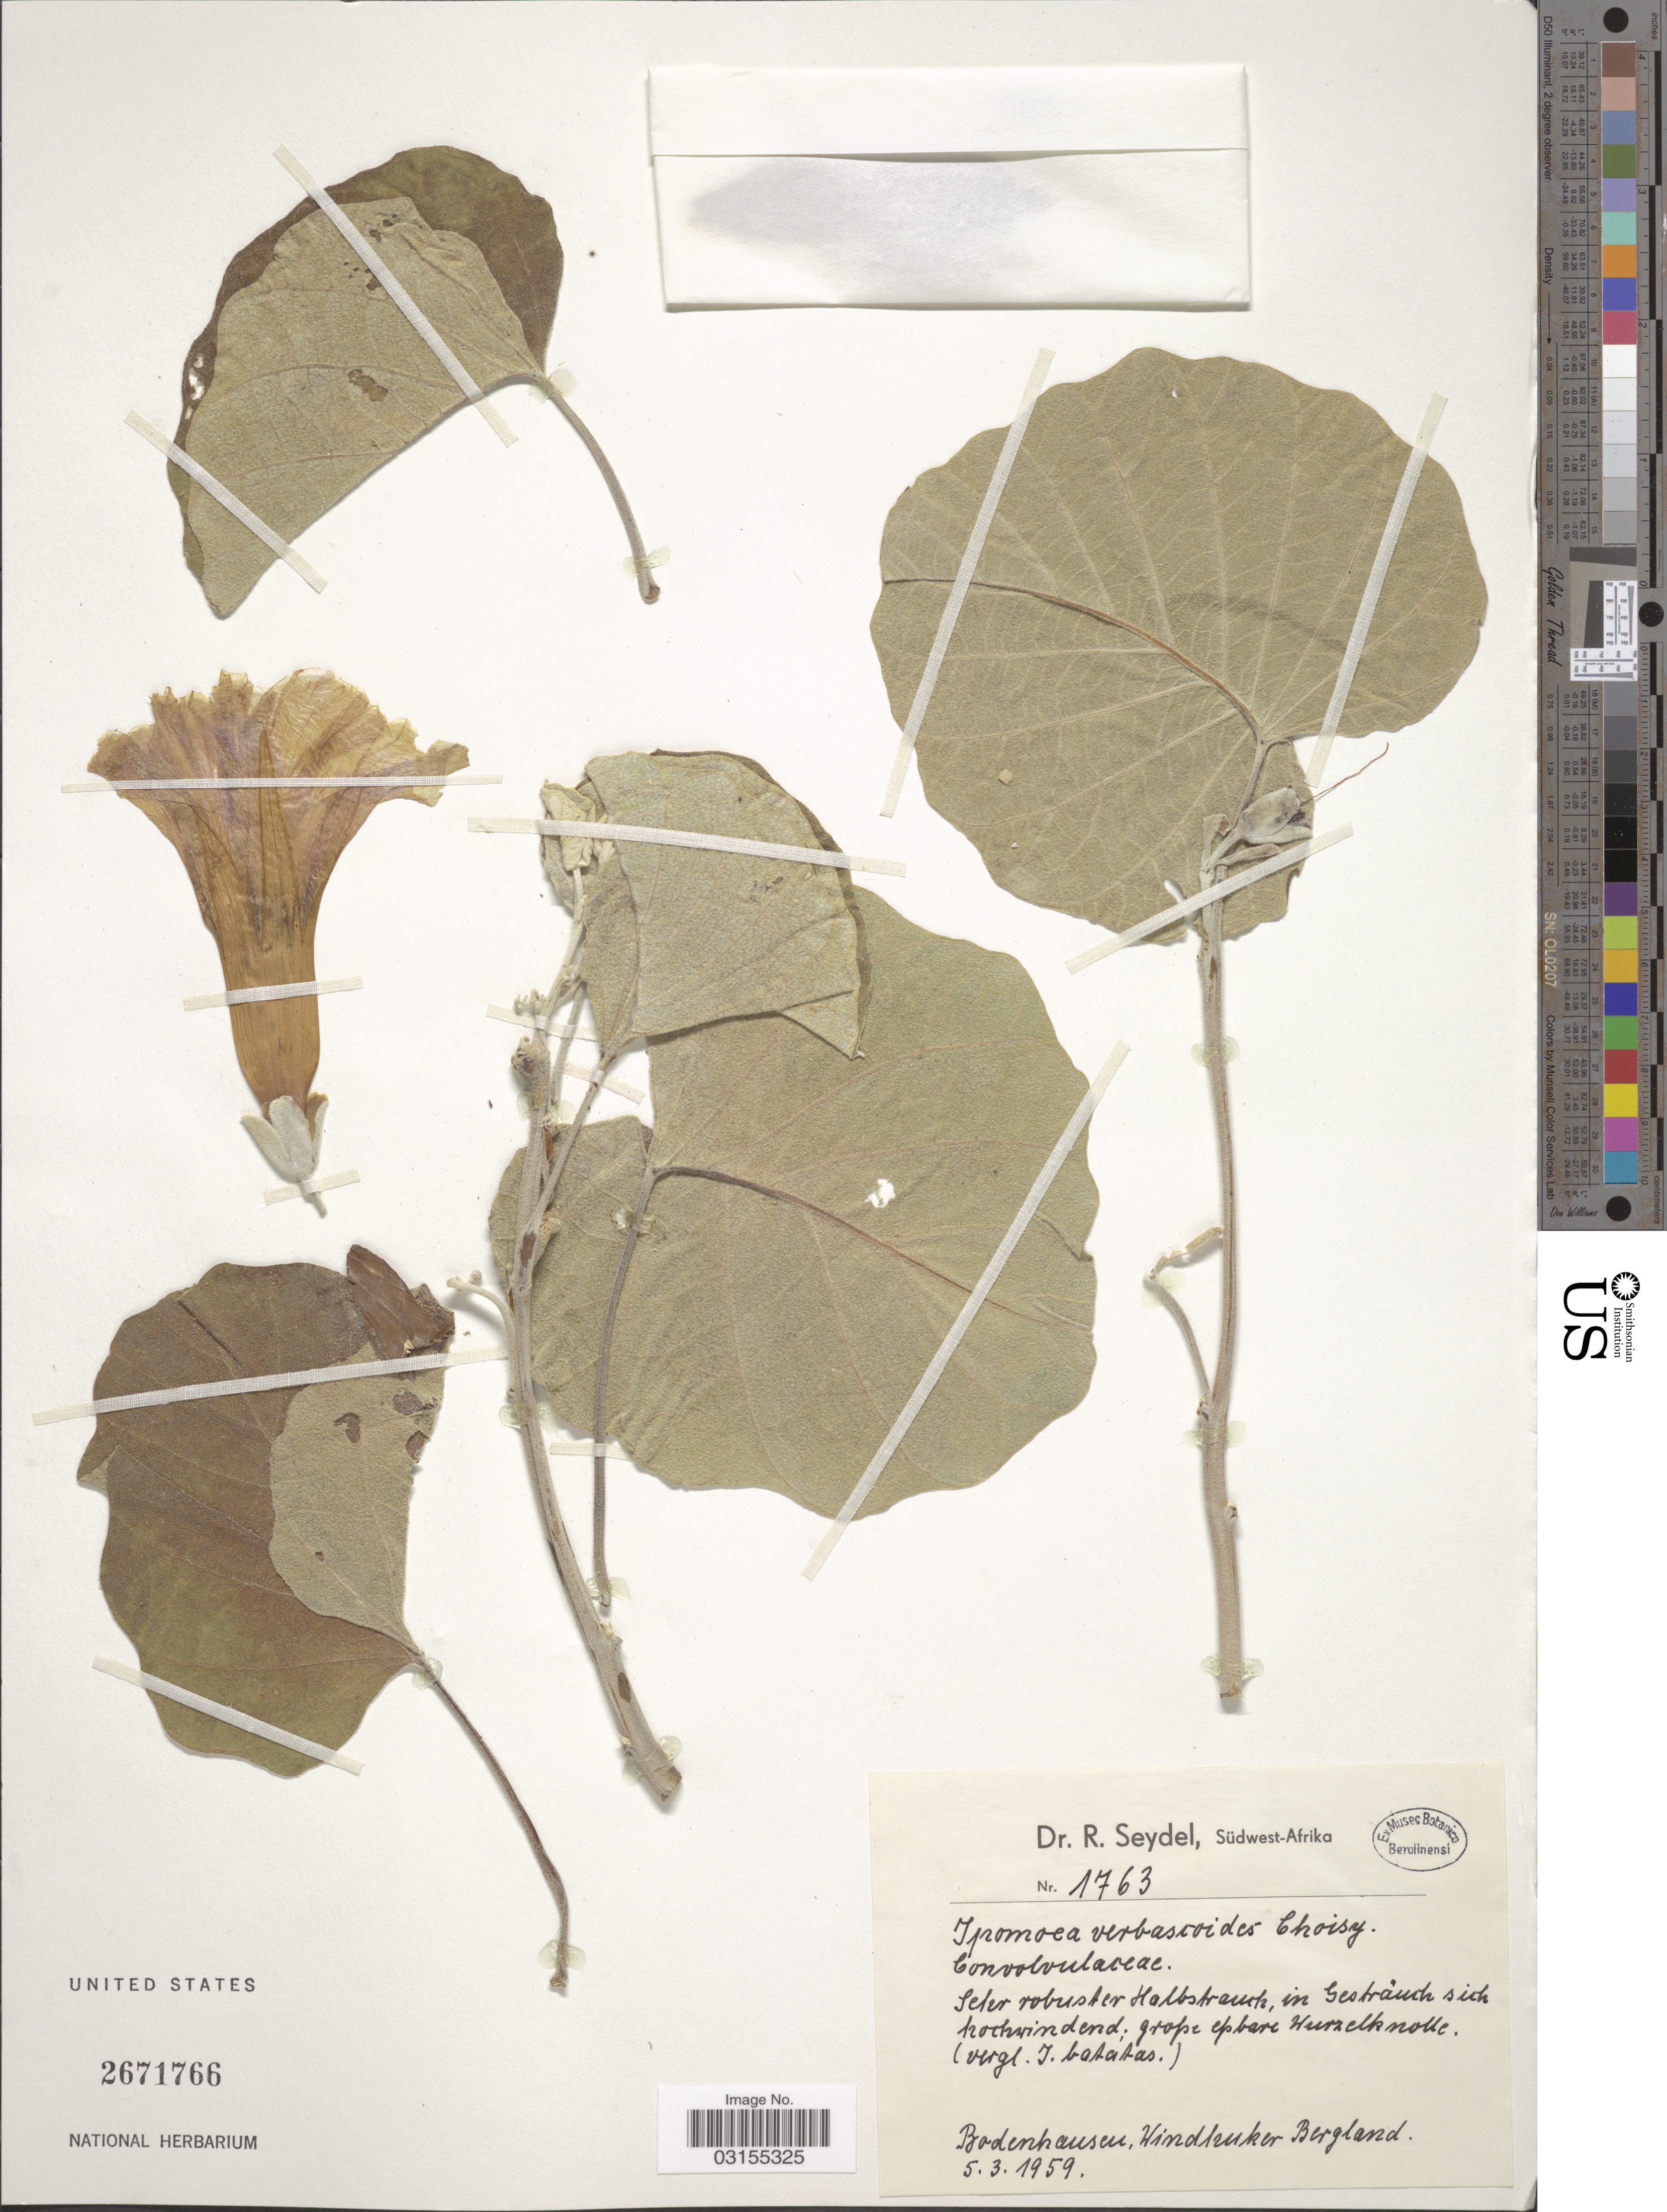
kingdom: Plantae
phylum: Tracheophyta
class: Magnoliopsida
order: Solanales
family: Convolvulaceae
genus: Ipomoea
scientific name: Ipomoea verbascoidea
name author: Choisy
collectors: R. Seydel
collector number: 1763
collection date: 1959-03-05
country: Namibia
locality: Bodenhausen, Windhuker Bergland.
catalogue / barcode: US 2671766